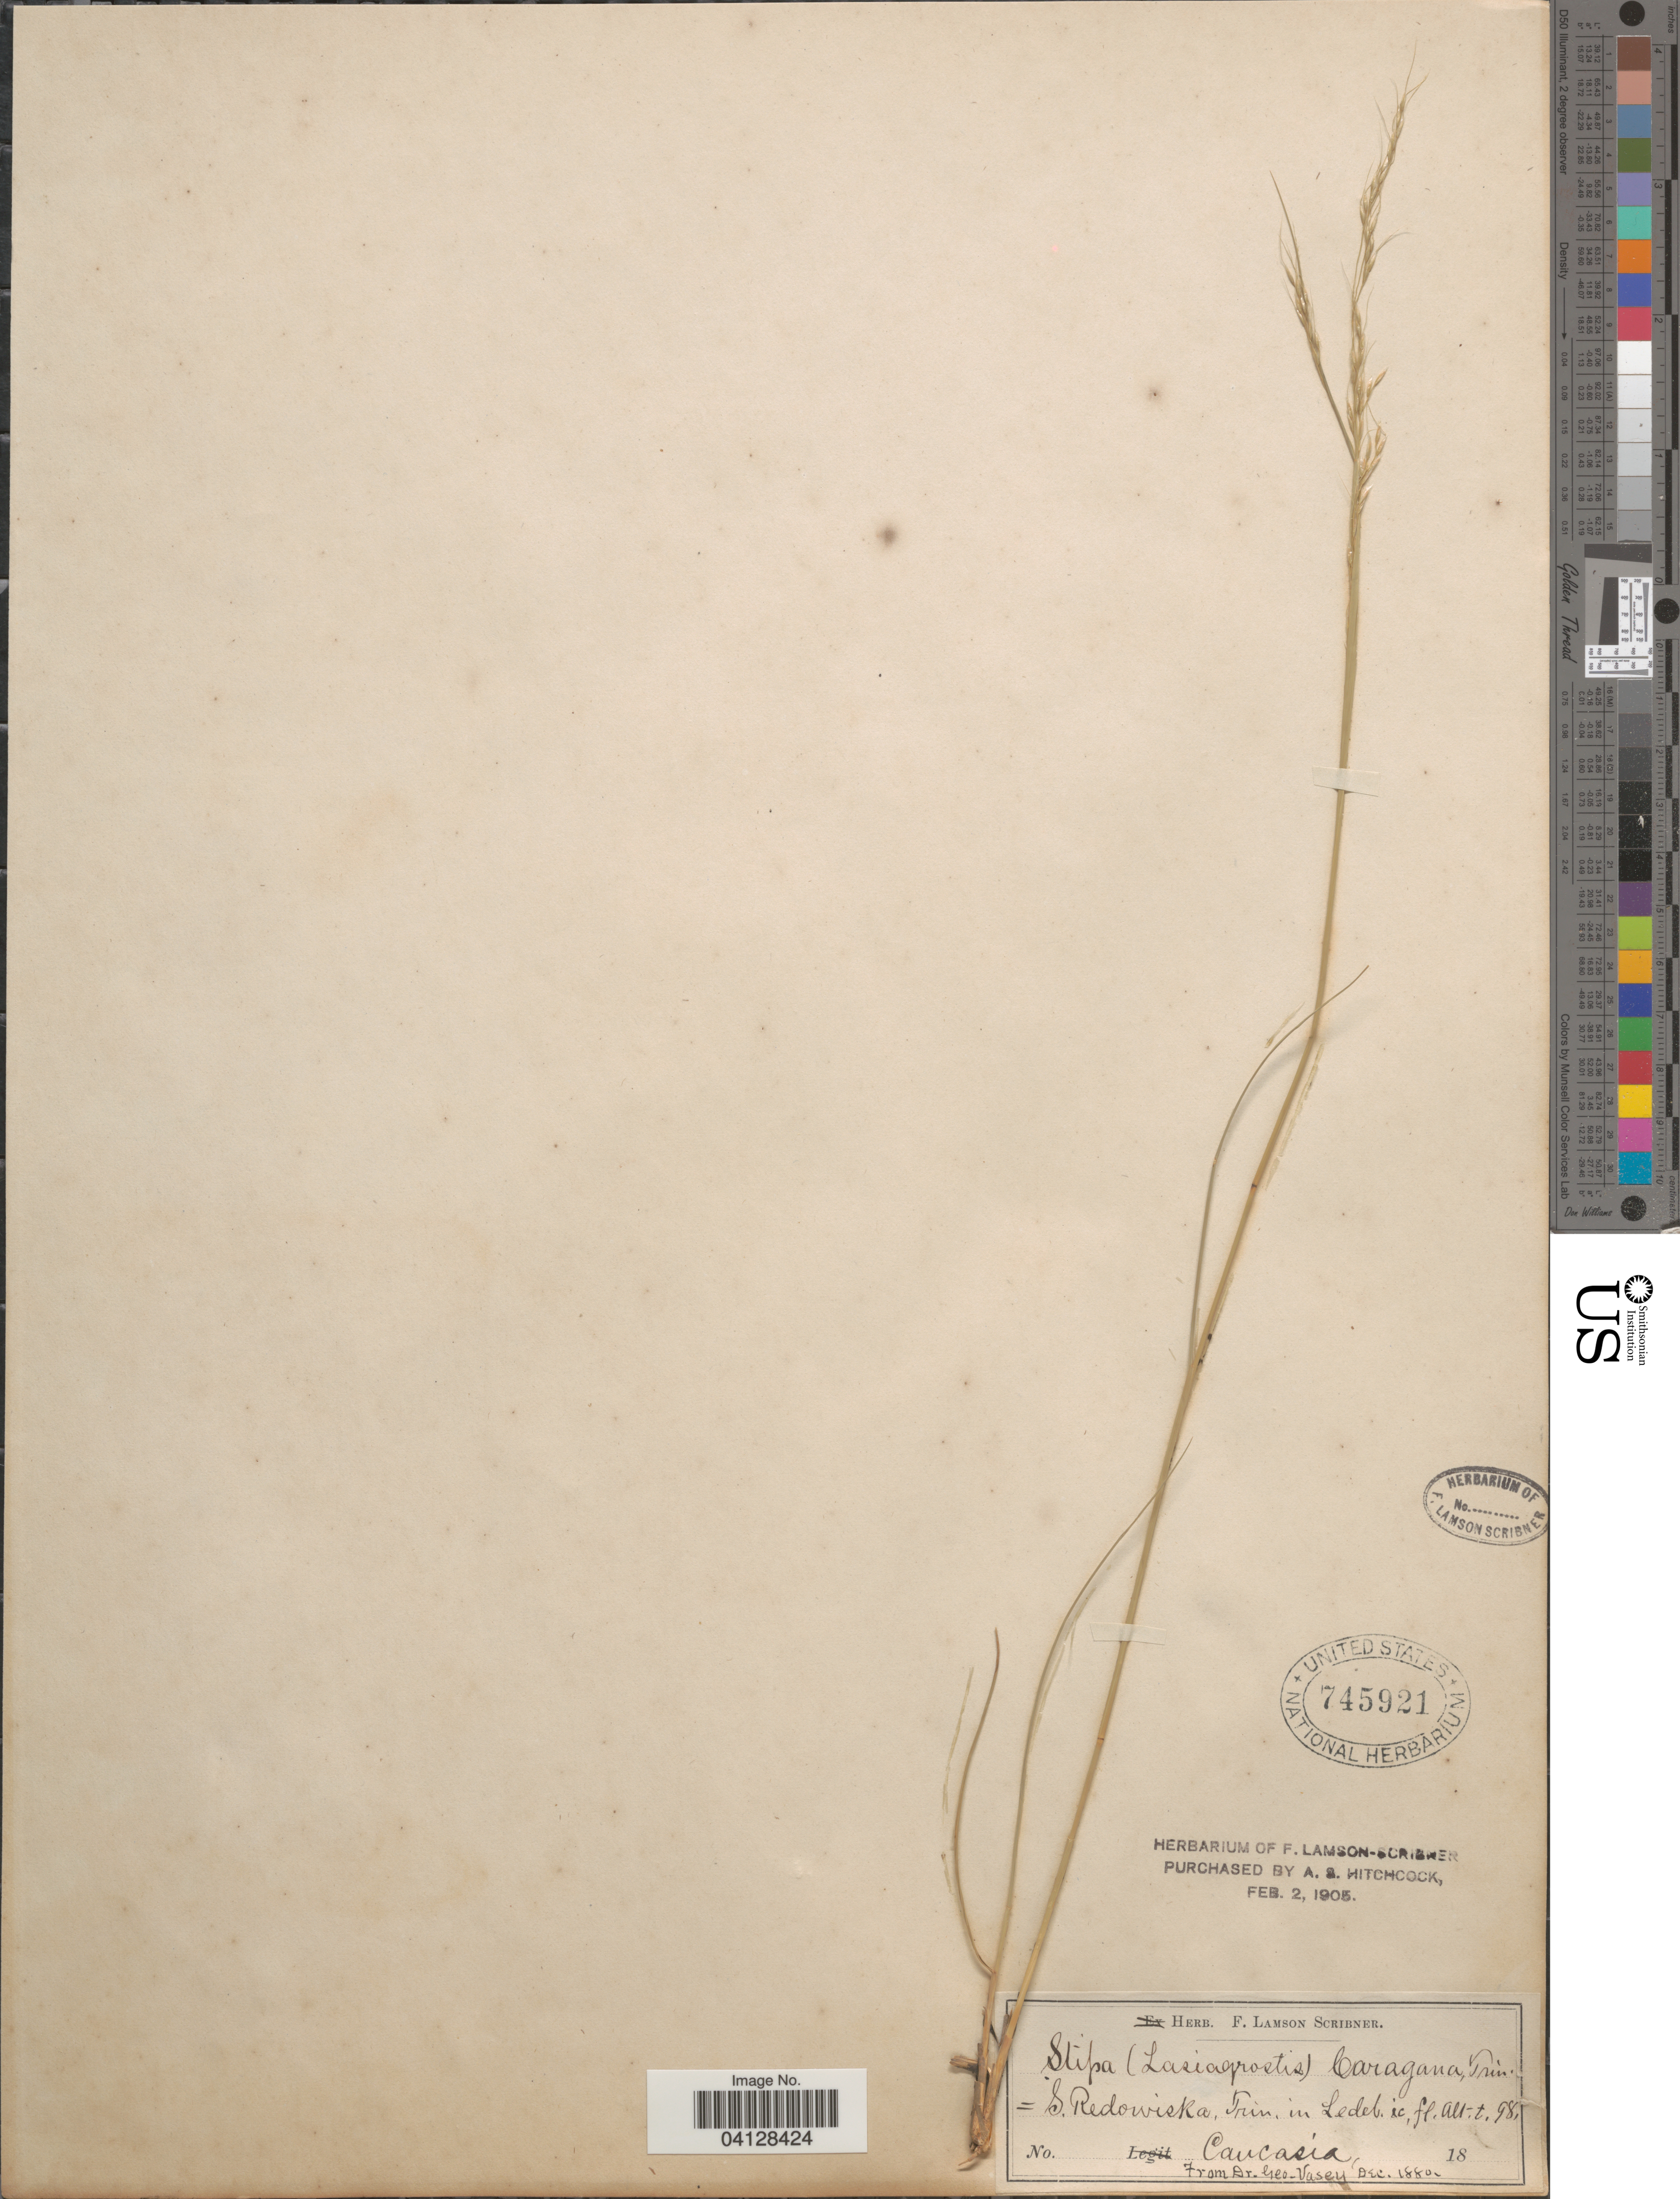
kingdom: Plantae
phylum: Tracheophyta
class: Liliopsida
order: Poales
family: Poaceae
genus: Stipa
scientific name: Stipa caragana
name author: Trin.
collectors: Ledebour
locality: Caucasia.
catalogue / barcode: US 745921